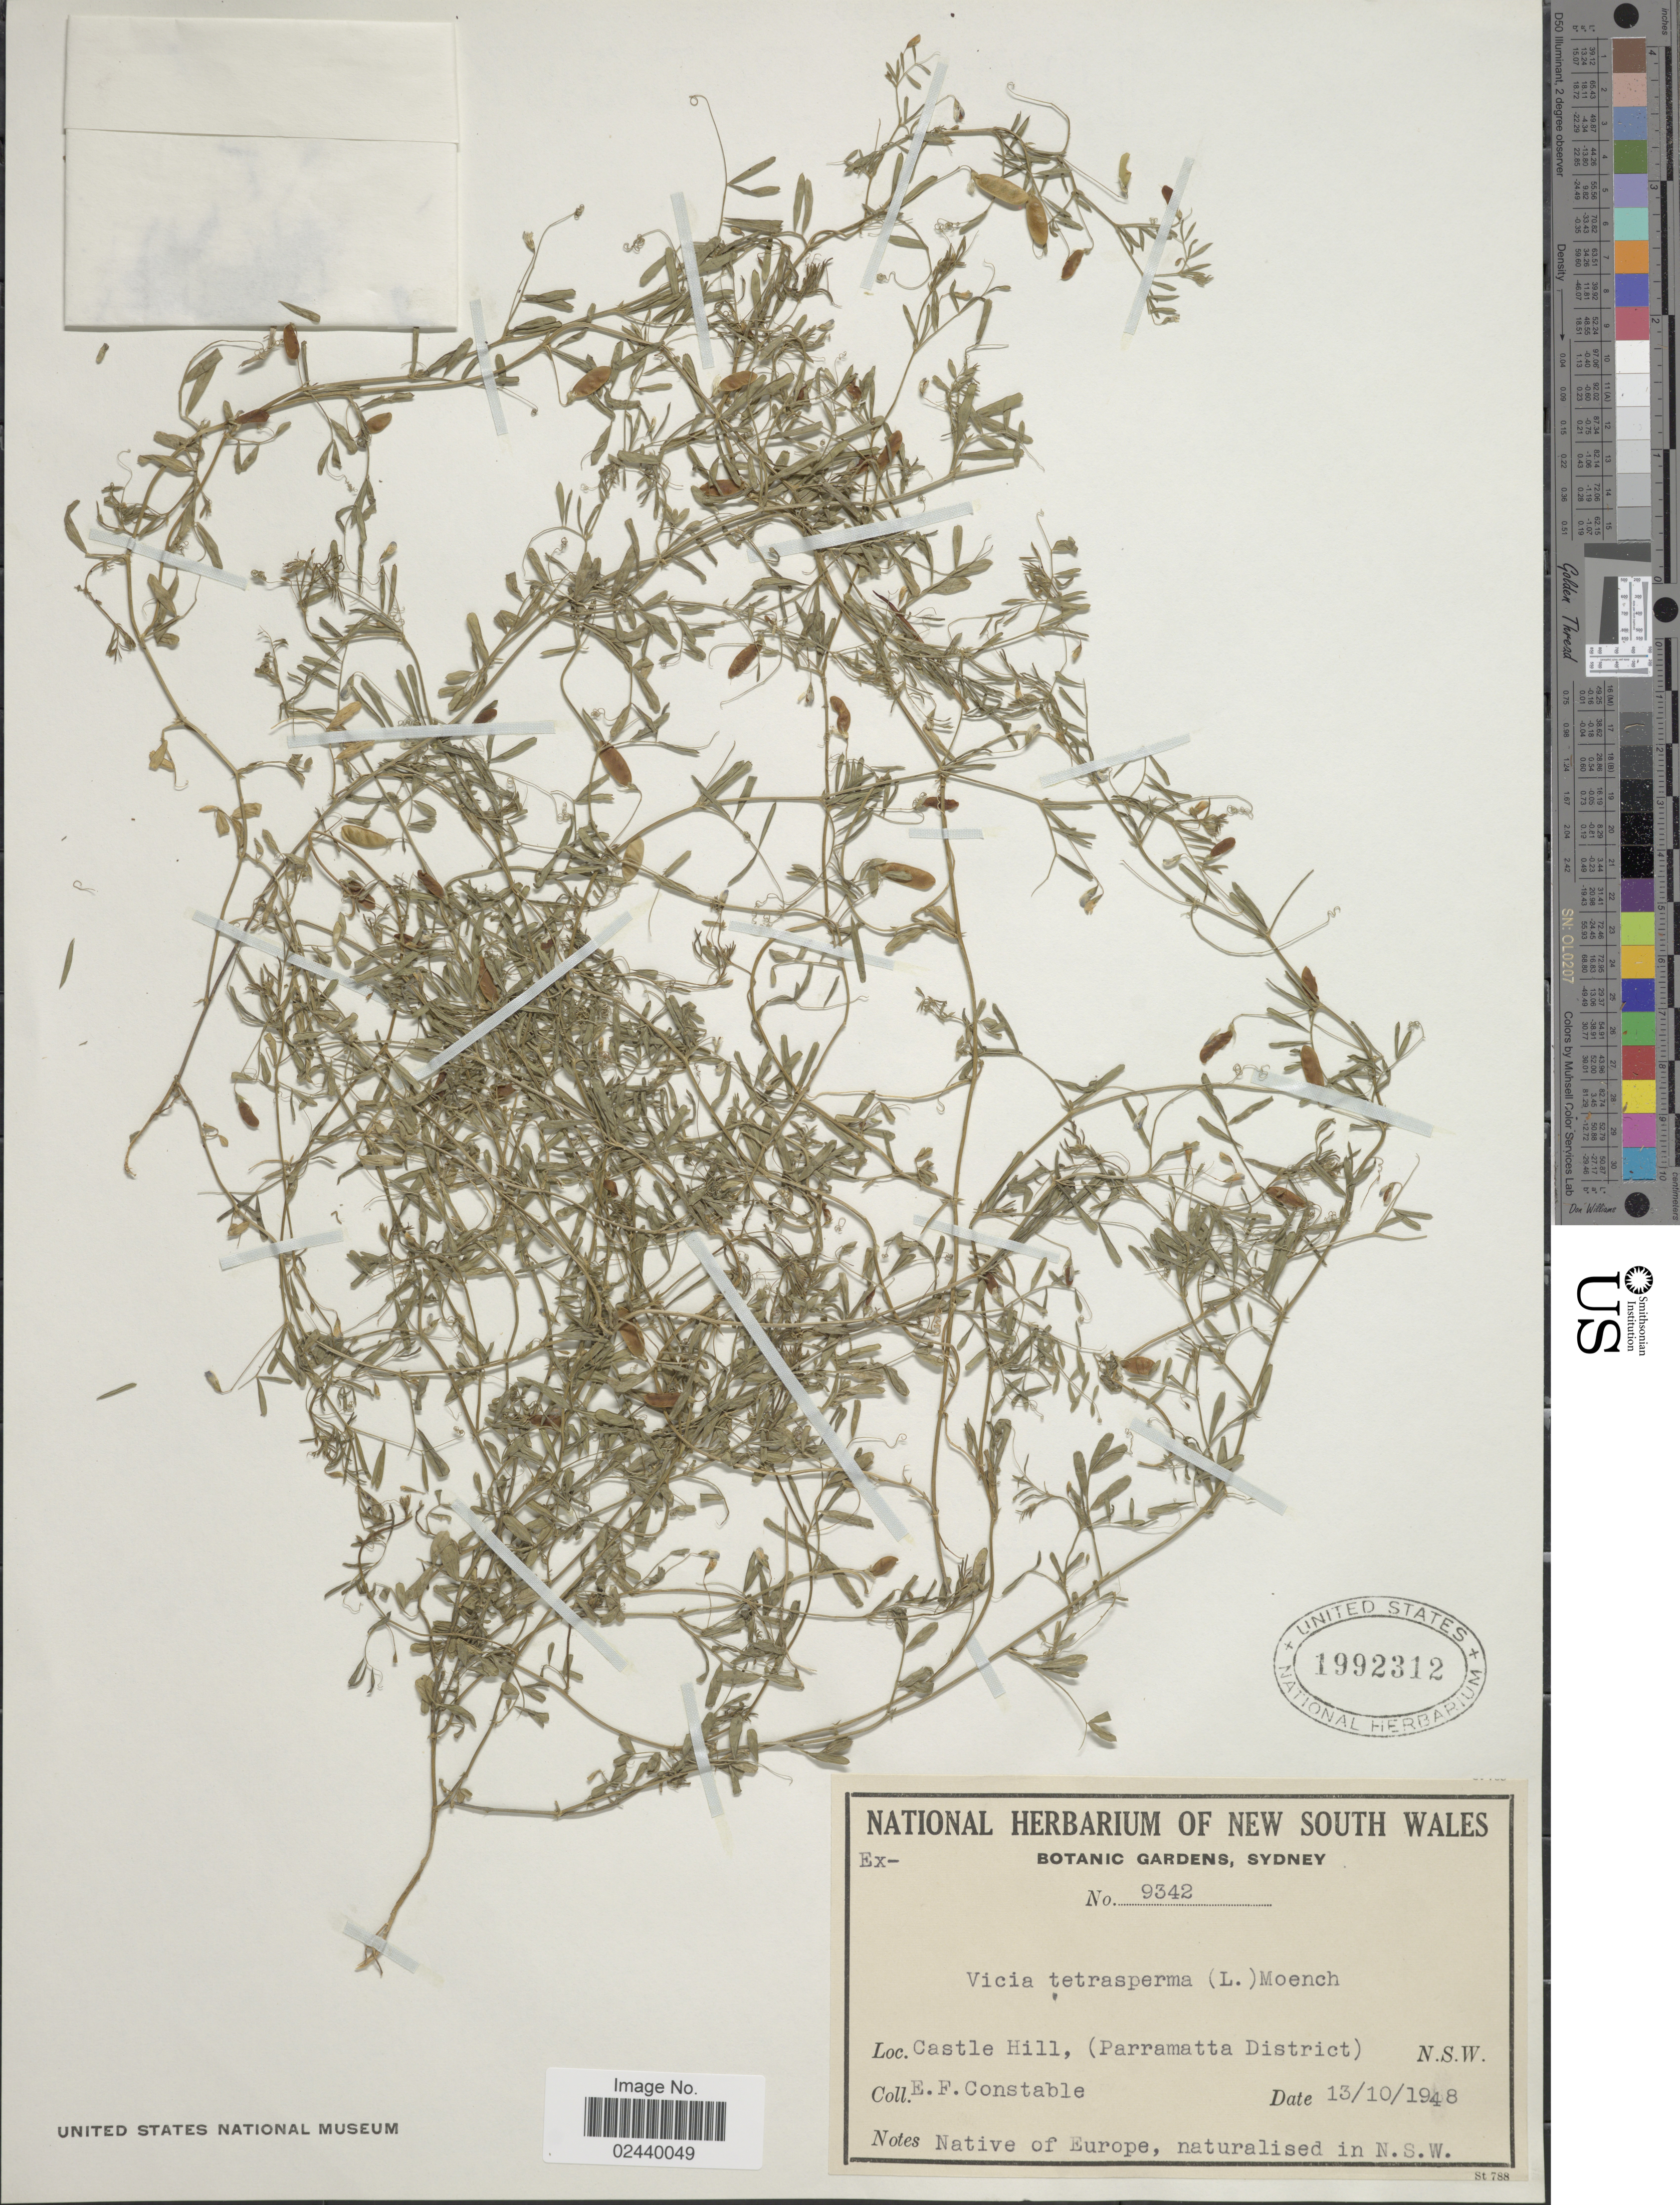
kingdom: Plantae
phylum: Tracheophyta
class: Magnoliopsida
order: Fabales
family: Fabaceae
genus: Vicia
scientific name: Vicia tetrasperma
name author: (L.) Schreb.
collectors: E. F. Constable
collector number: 9342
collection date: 1948-10-13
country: Australia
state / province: New South Wales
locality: Castle Hill, (Parramatta District)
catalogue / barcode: US 1992312